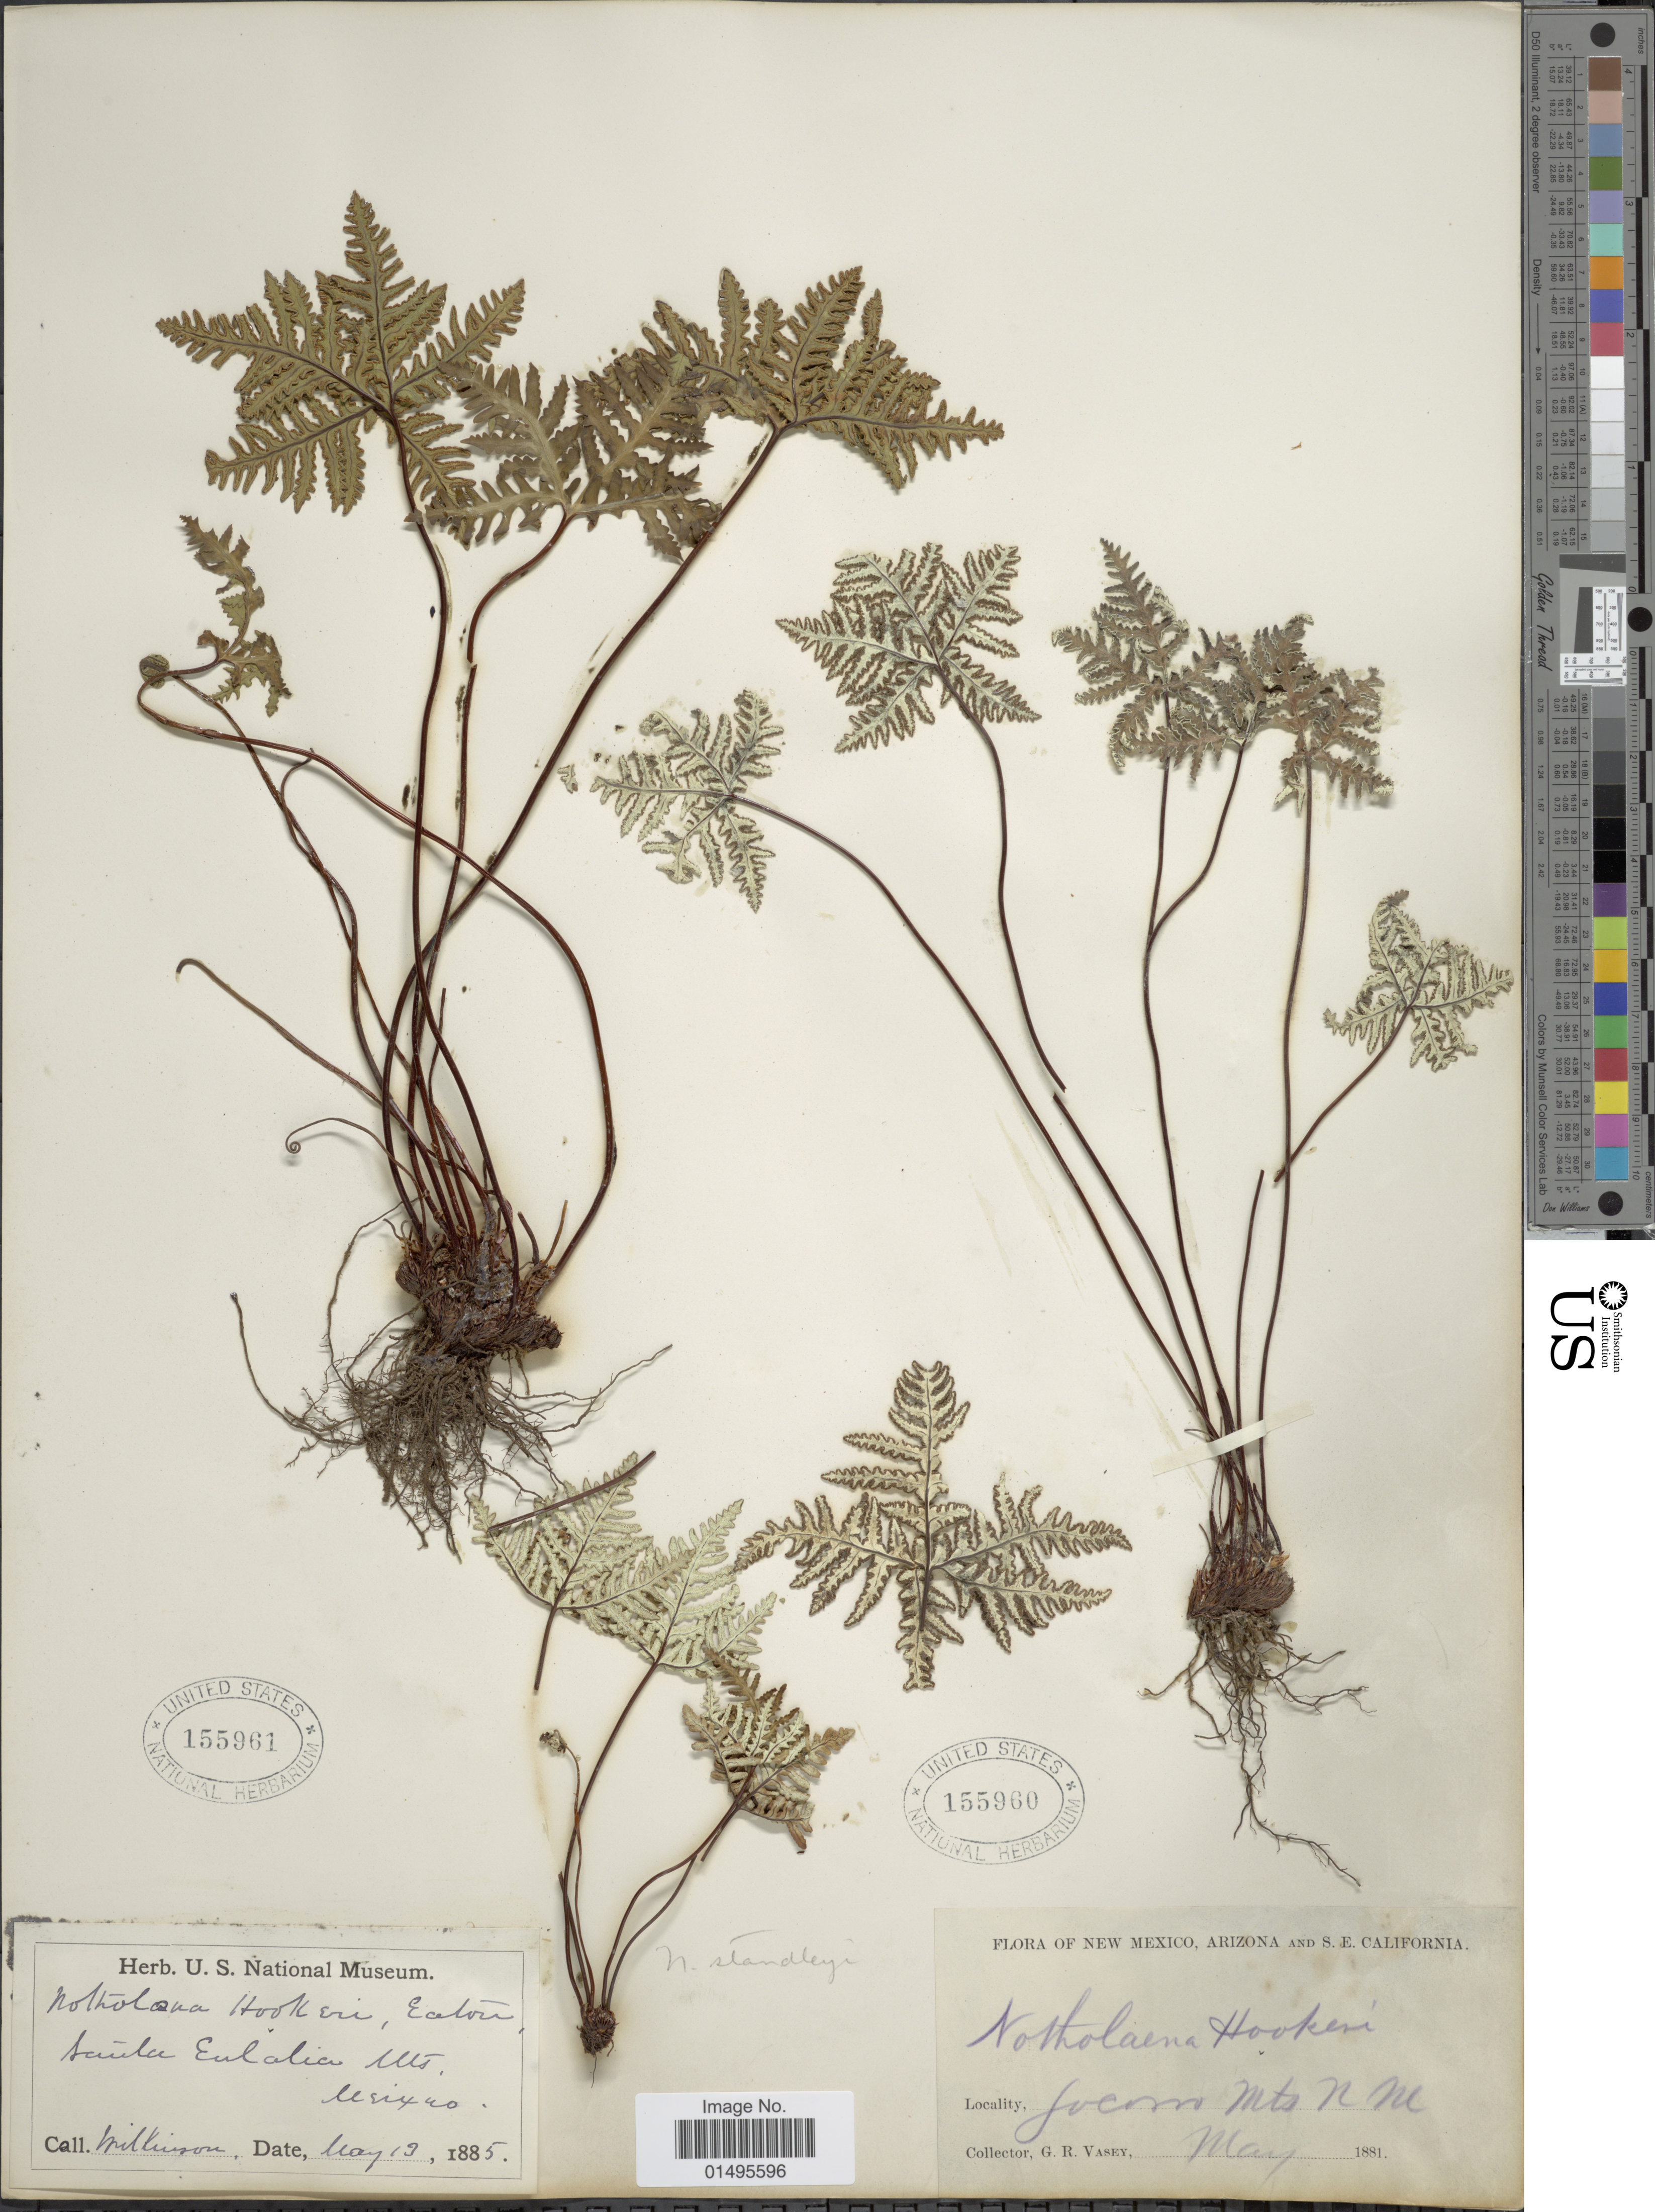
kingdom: Plantae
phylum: Tracheophyta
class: Polypodiopsida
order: Polypodiales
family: Pteridaceae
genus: Notholaena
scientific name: Notholaena standleyi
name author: Maxon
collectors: G. R. Vasey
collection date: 1881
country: United States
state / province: New Mexico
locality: Socorro Mts.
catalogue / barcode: US 155960-2